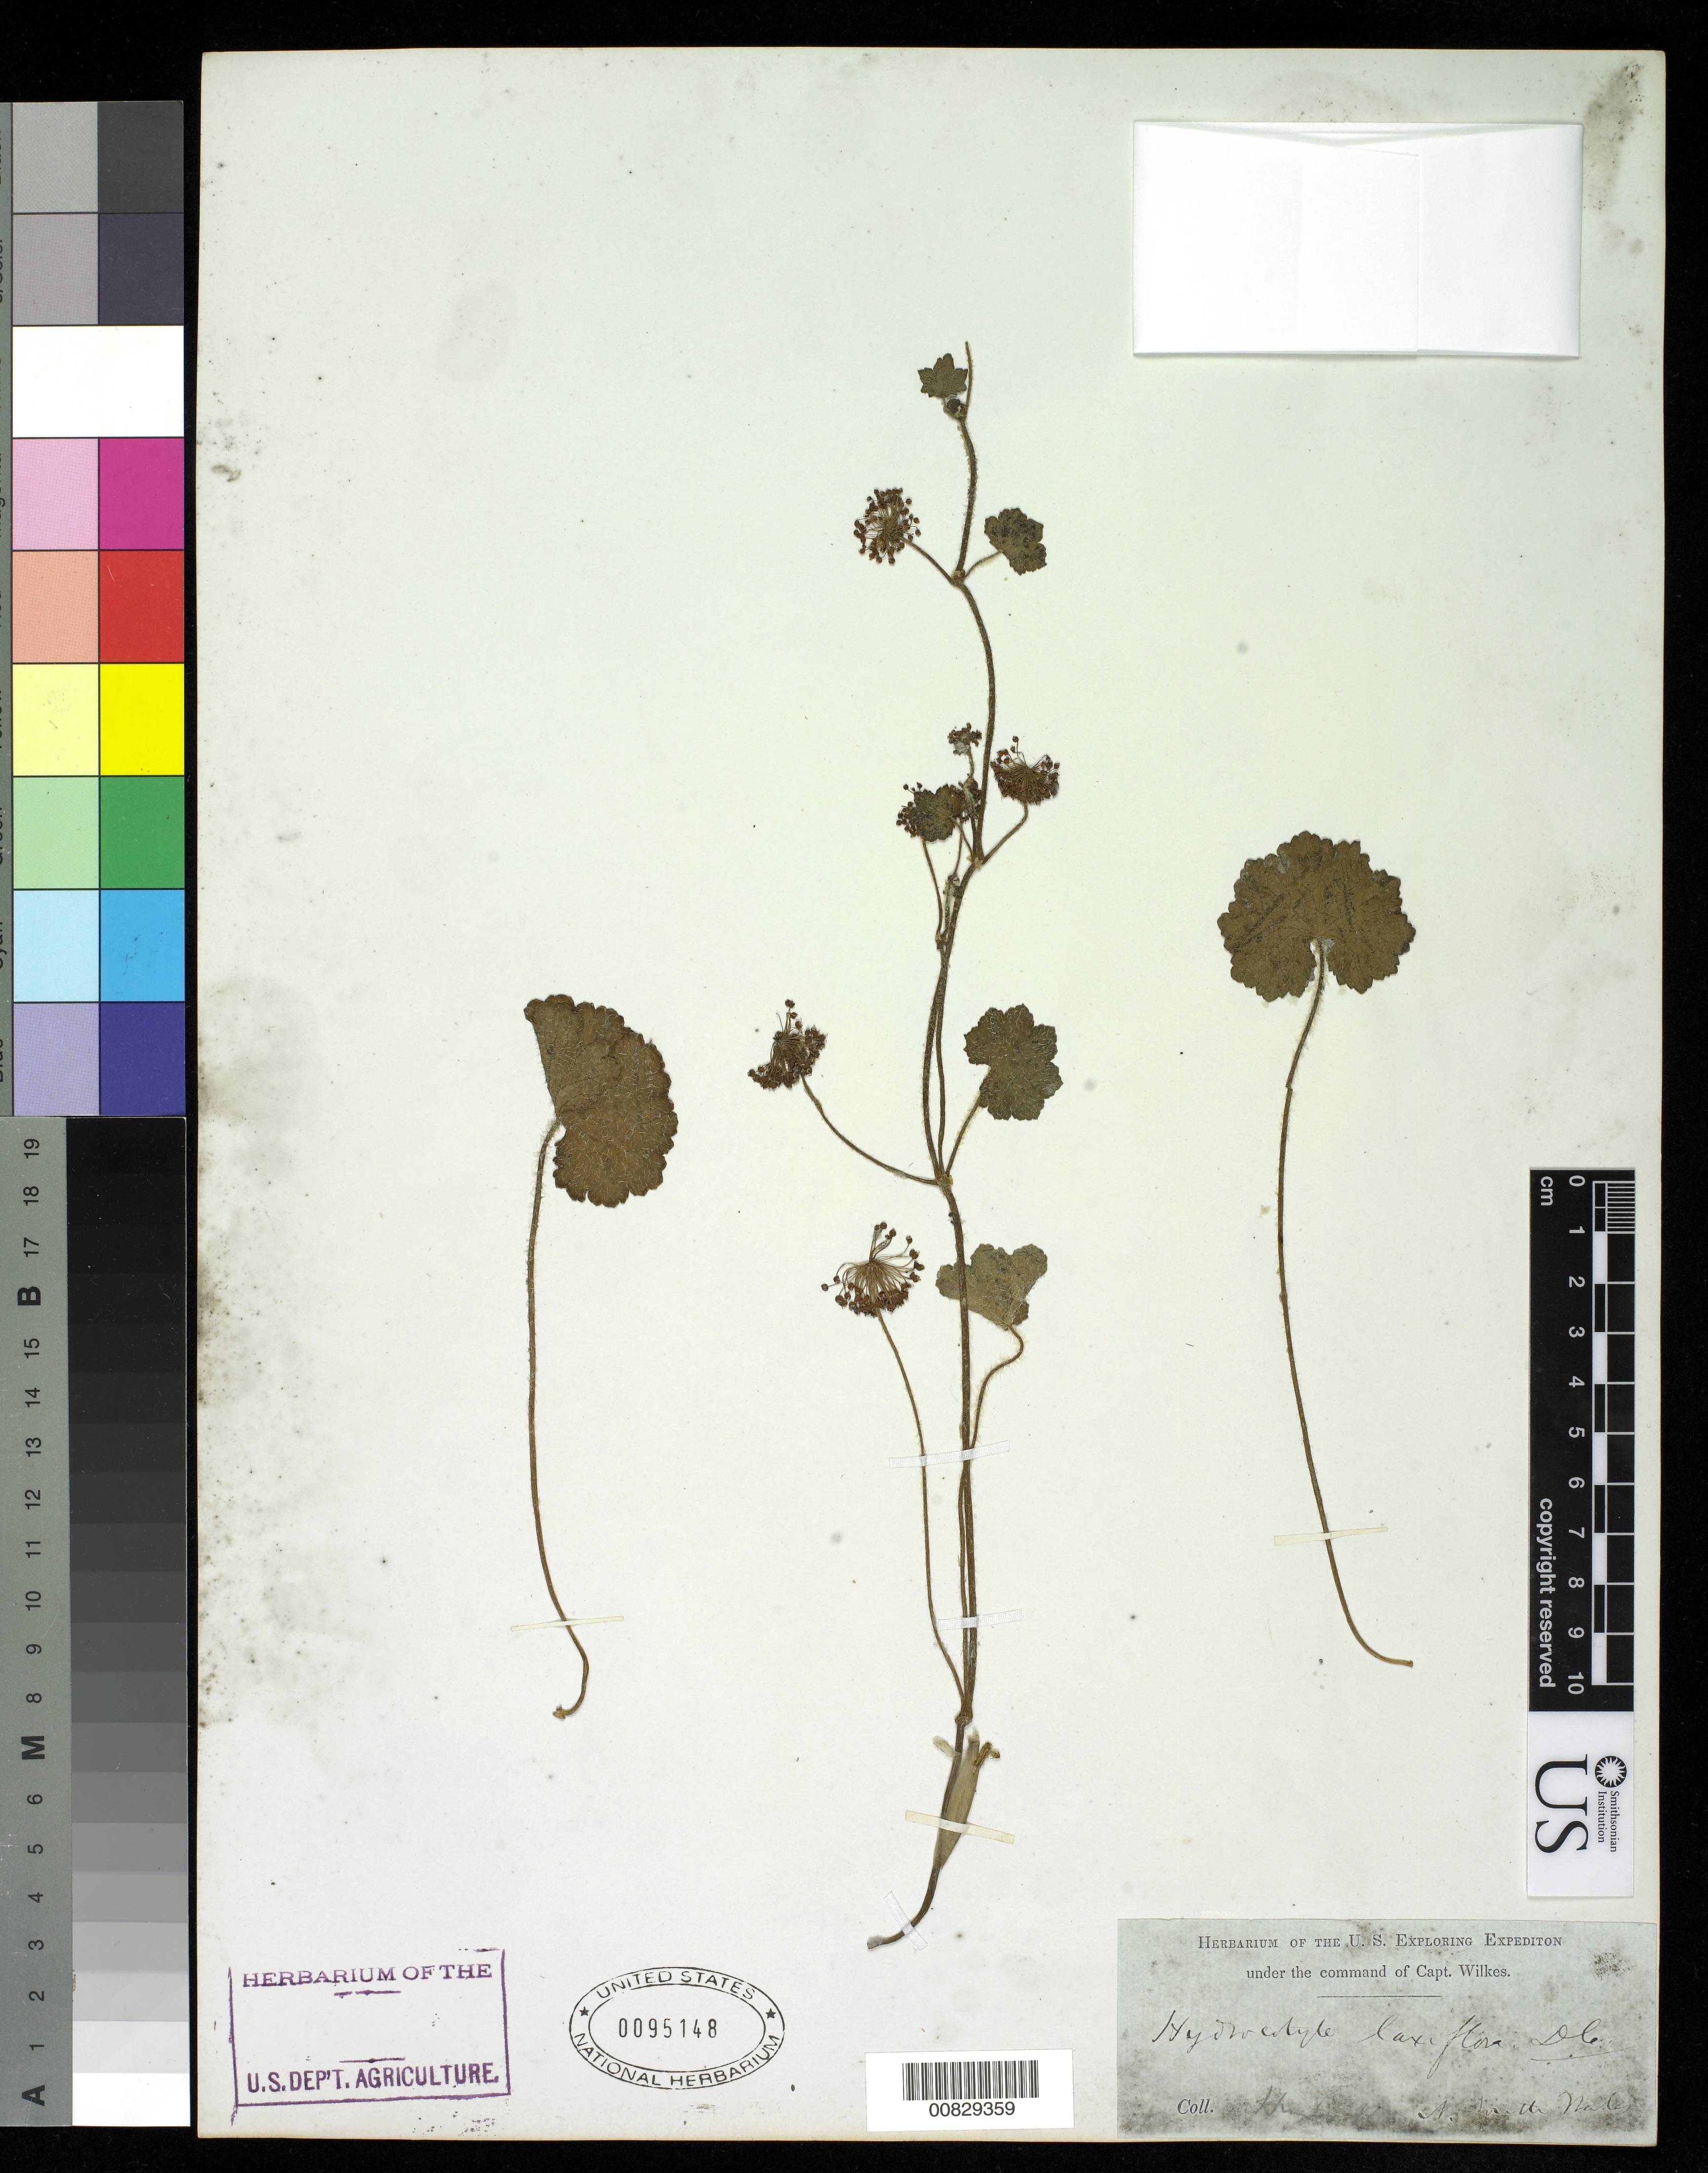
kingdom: Plantae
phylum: Tracheophyta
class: Magnoliopsida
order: Apiales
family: Araliaceae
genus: Hydrocotyle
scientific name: Hydrocotyle laxiflora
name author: DC.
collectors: Wilkes Explor. Exped.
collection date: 1838/1842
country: Australia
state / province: New South Wales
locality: Hunter's River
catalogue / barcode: US 95148